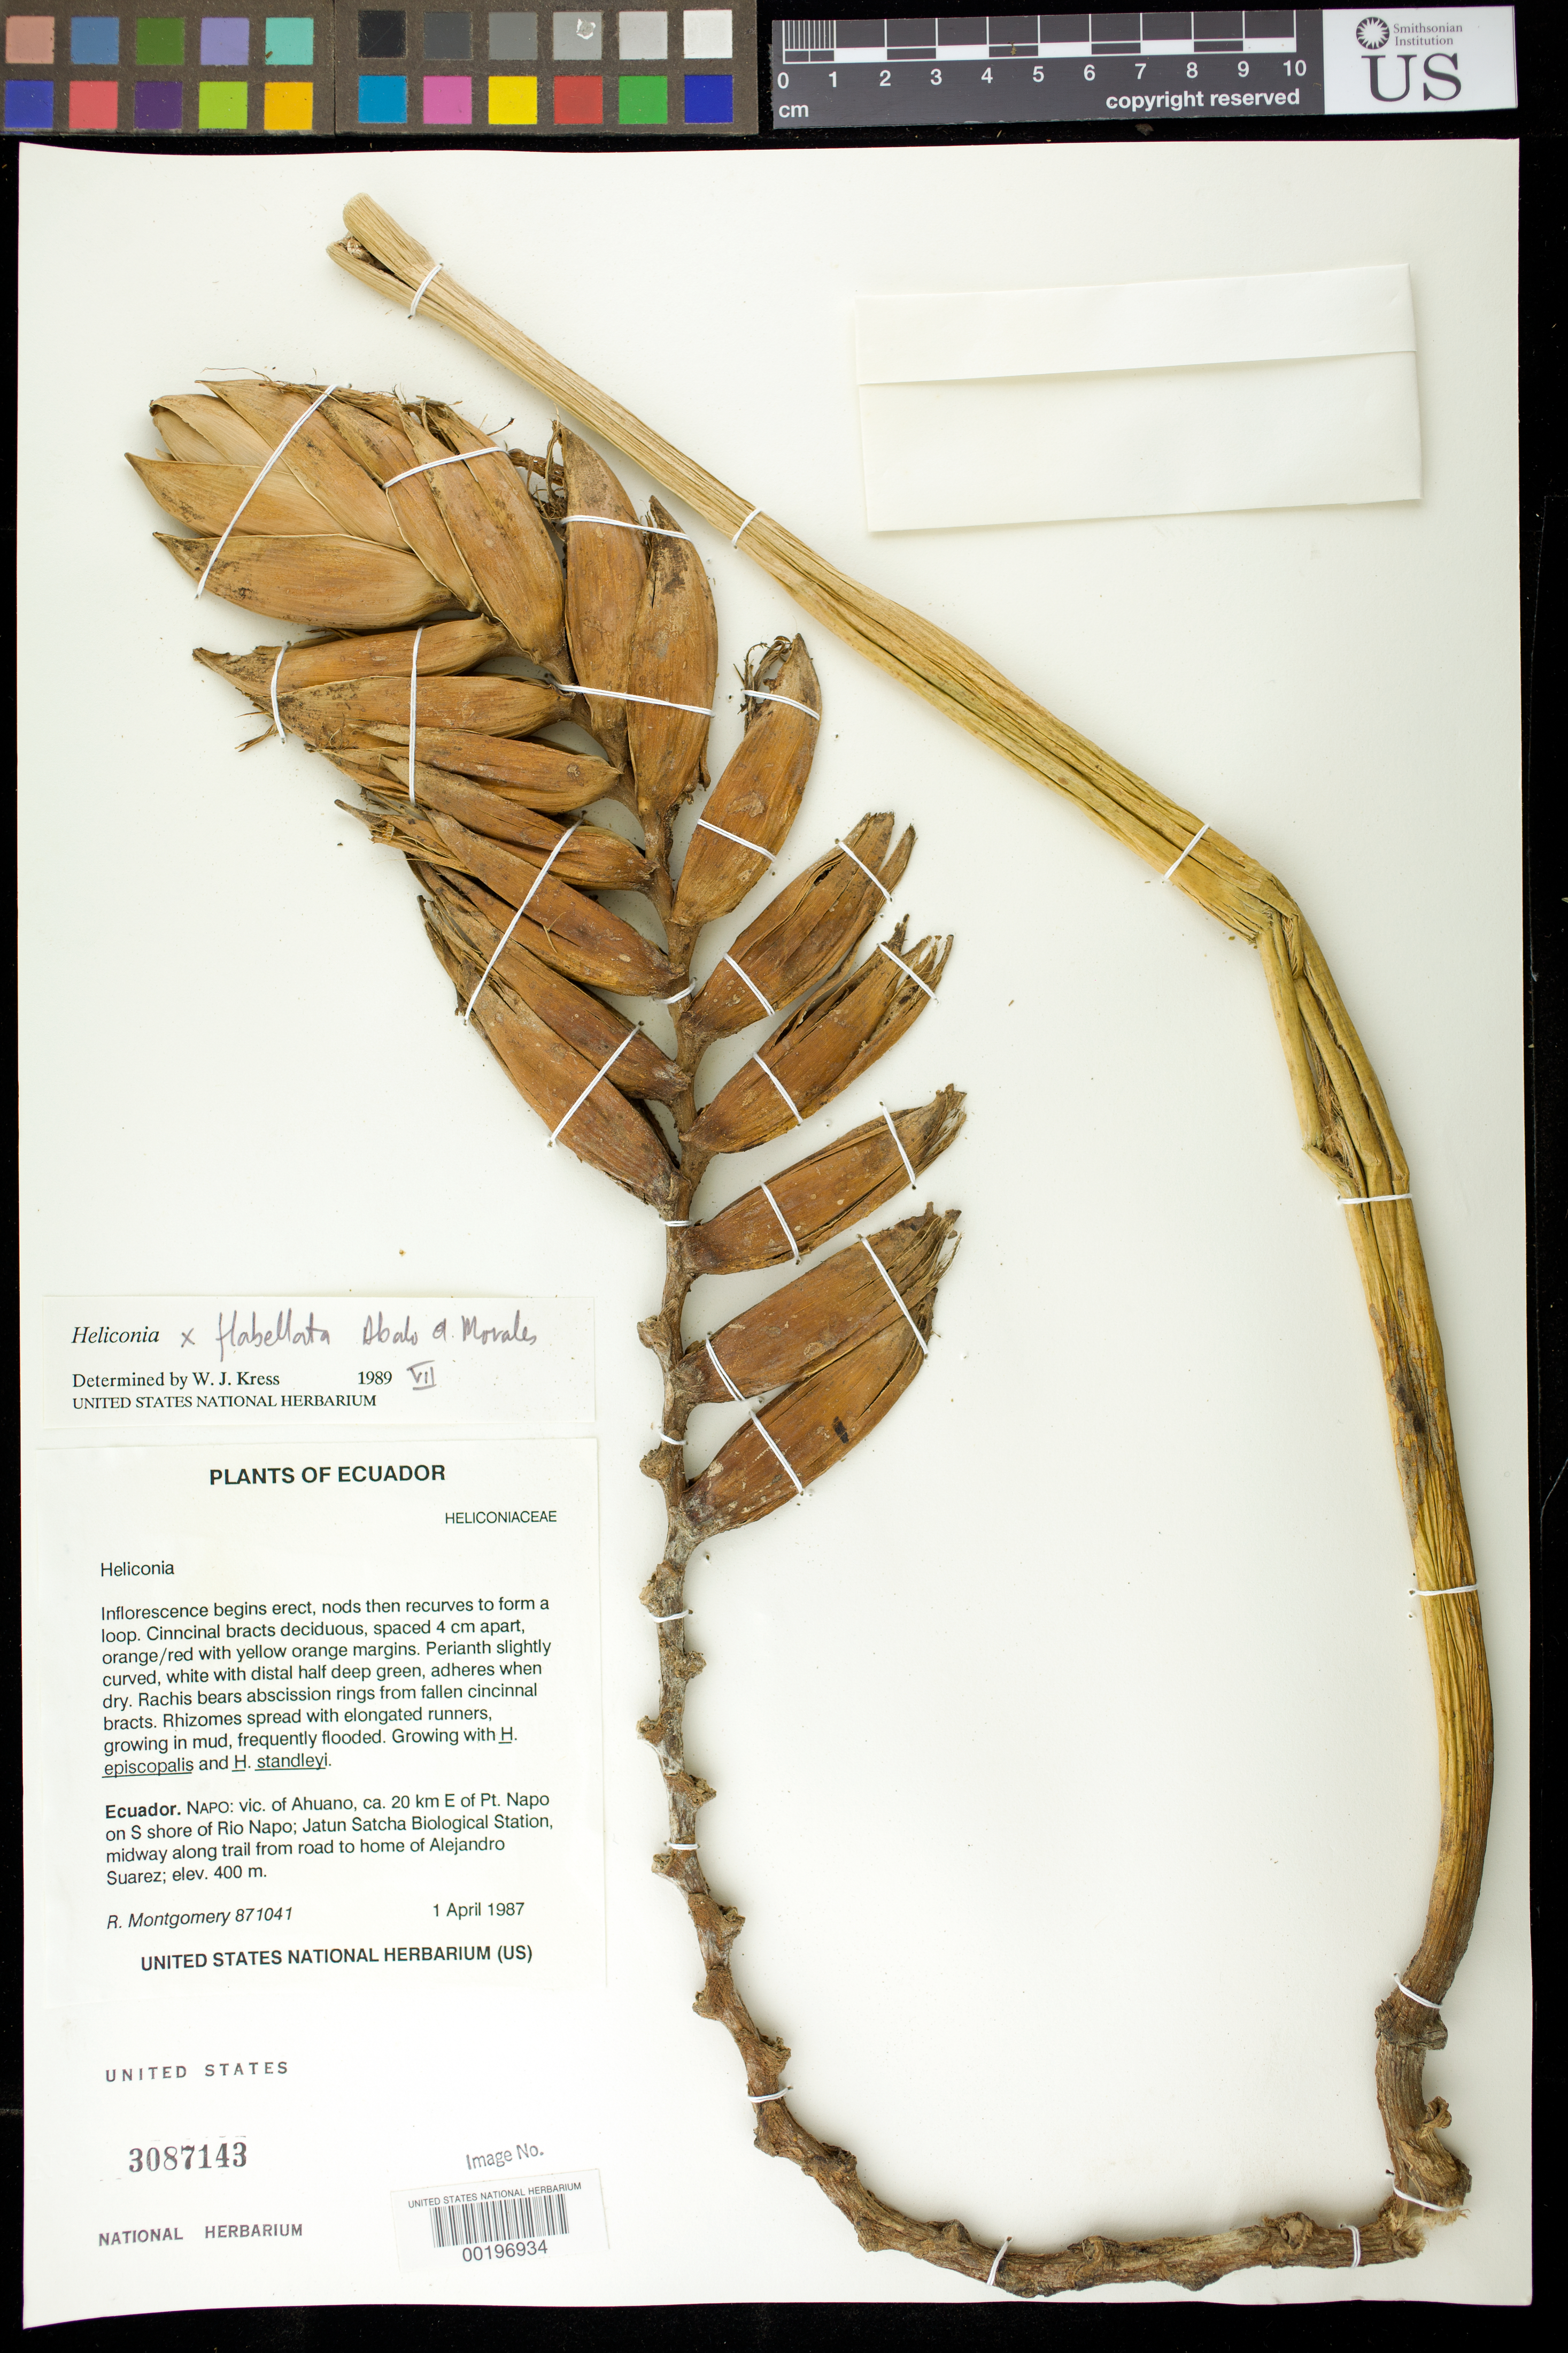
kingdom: Plantae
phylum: Tracheophyta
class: Liliopsida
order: Zingiberales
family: Heliconiaceae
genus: Heliconia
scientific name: Heliconia x flabellata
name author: Abalo & G. Morales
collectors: R. Montgomery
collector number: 871041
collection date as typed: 01 Apr 1987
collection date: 1987-04-01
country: Ecuador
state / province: Napo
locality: Vic. ahuano, ca 20 km E of Napo bridge on s shore of Rio Napo, jatun satcha Biological station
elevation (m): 400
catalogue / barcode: US 3087143